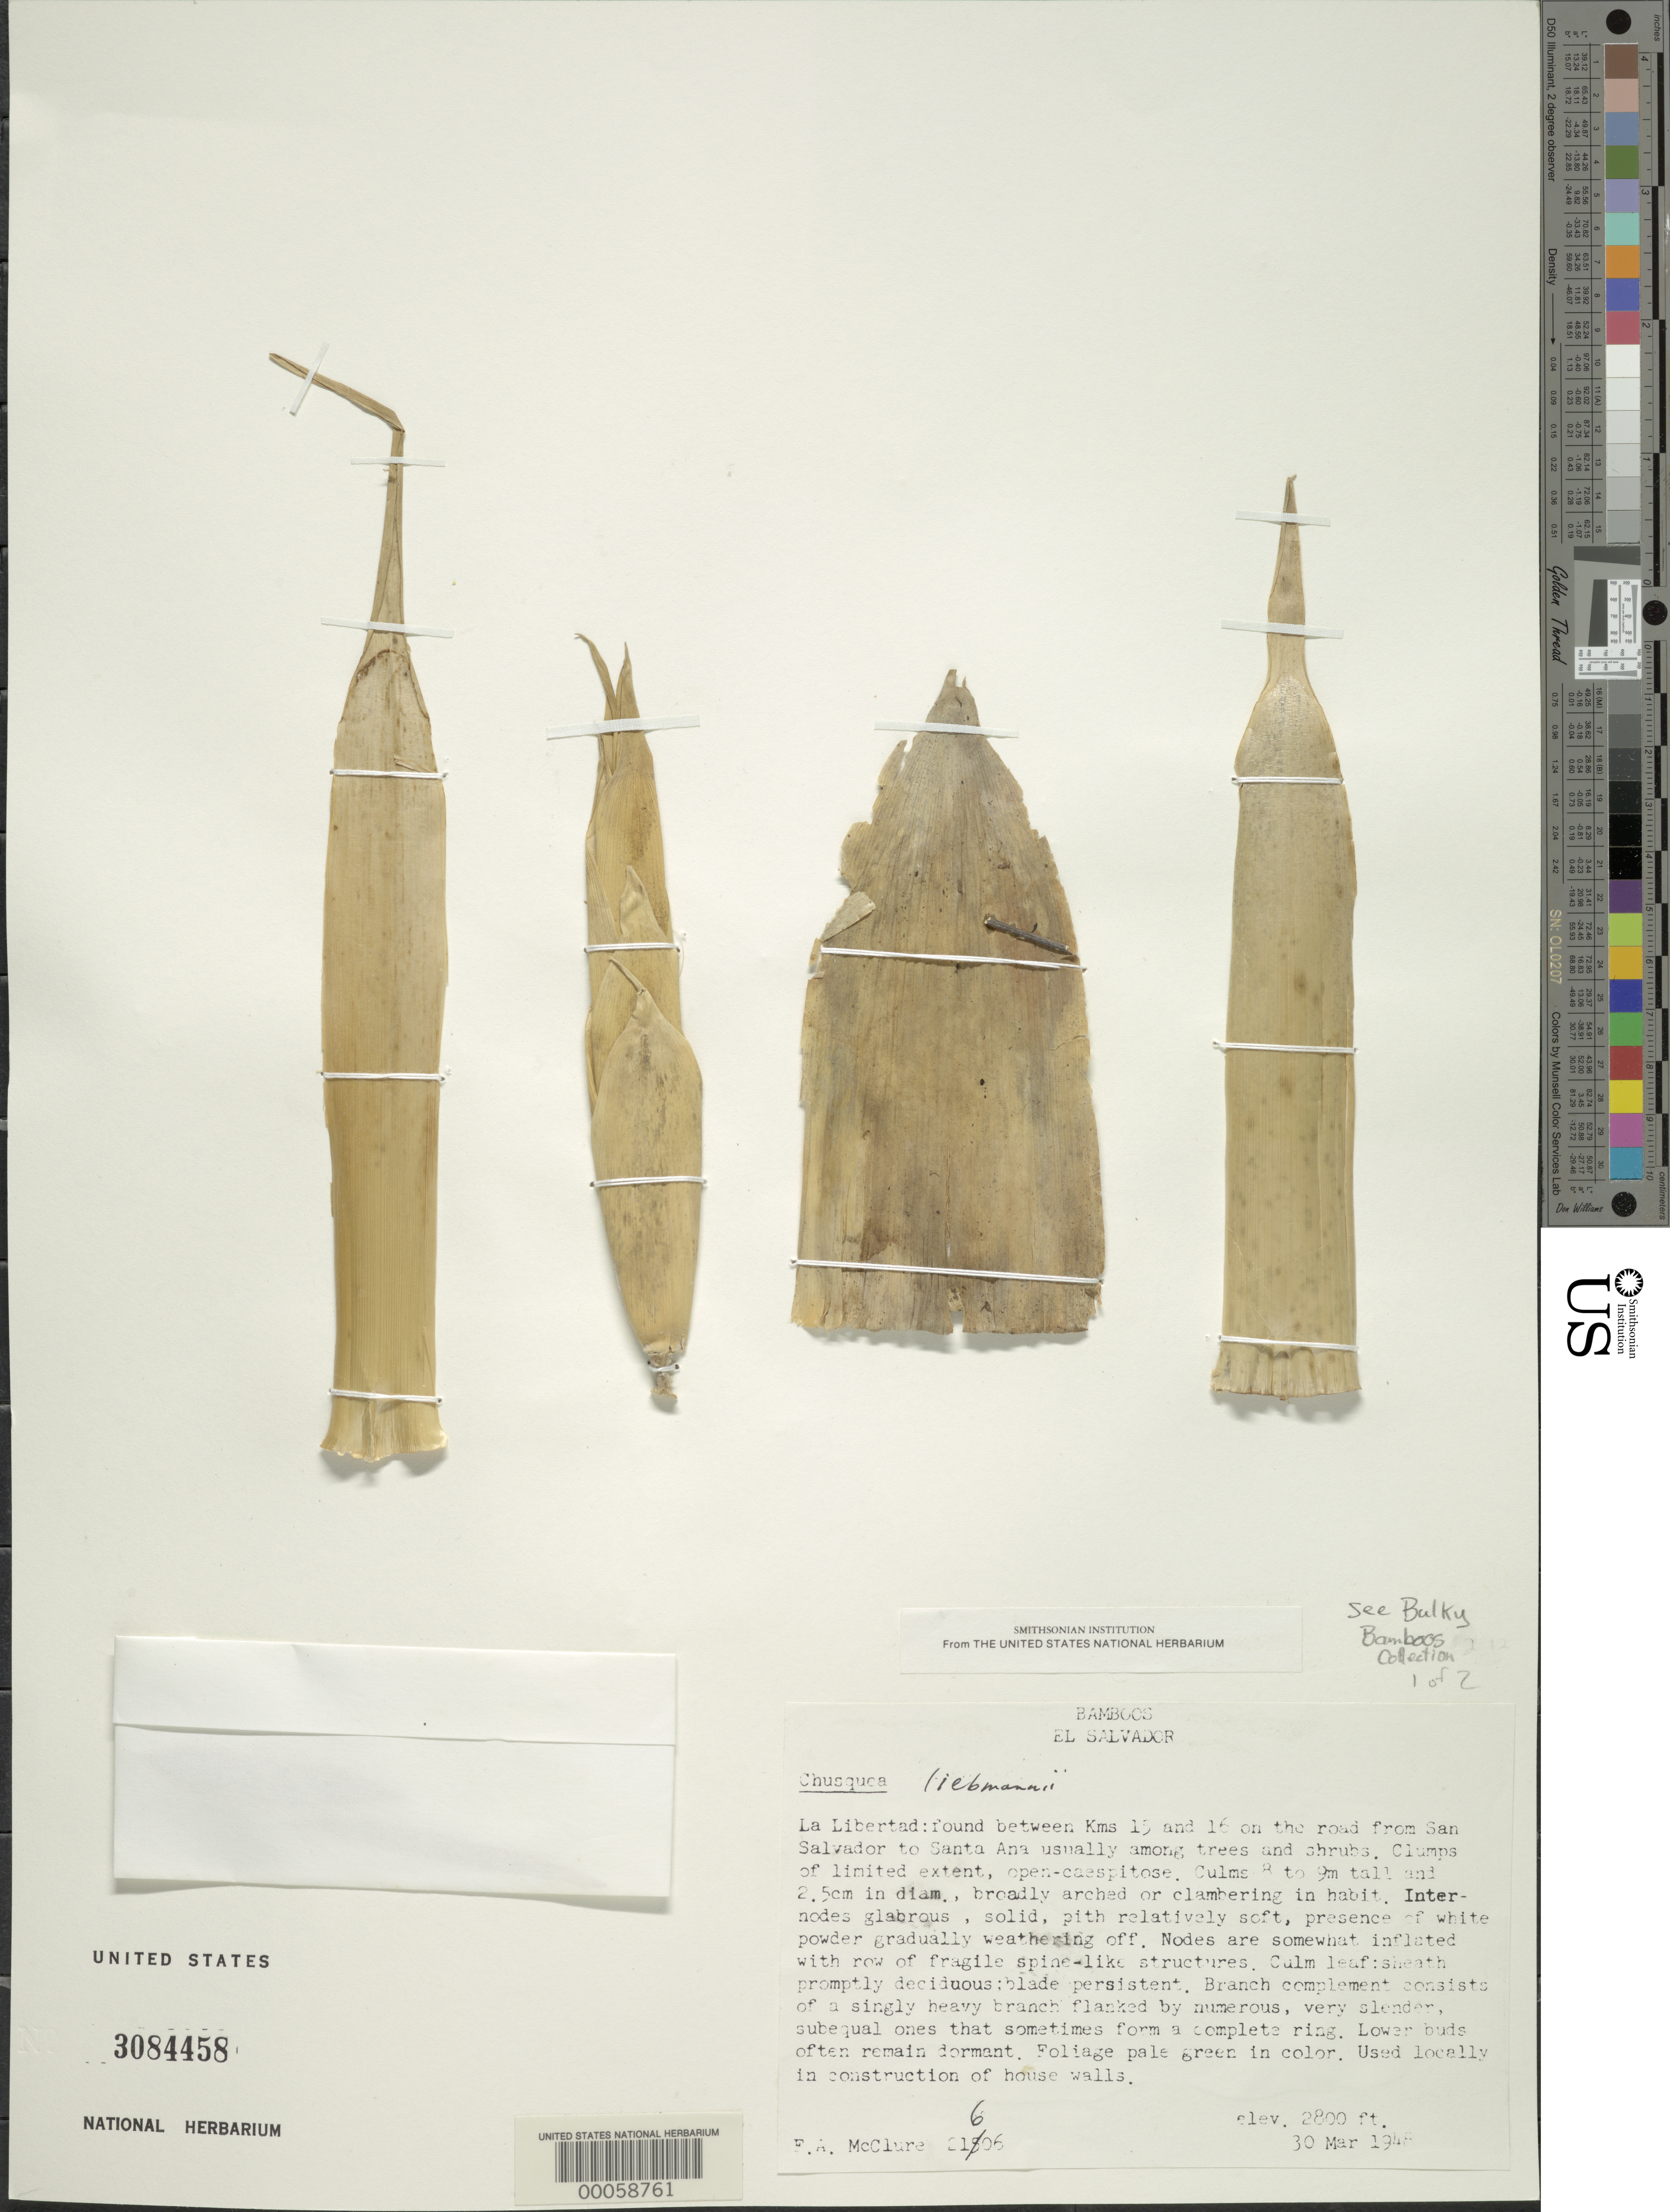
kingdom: Plantae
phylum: Tracheophyta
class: Liliopsida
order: Poales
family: Poaceae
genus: Chusquea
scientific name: Chusquea liebmannii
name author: E. Fourn.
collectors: F. A. McClure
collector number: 21606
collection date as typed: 30 Mar 1948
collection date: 1948-03-30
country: El Salvador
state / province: La Libertad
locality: From Sal Salvador to Santa Ana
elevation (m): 853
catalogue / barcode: US 3084458